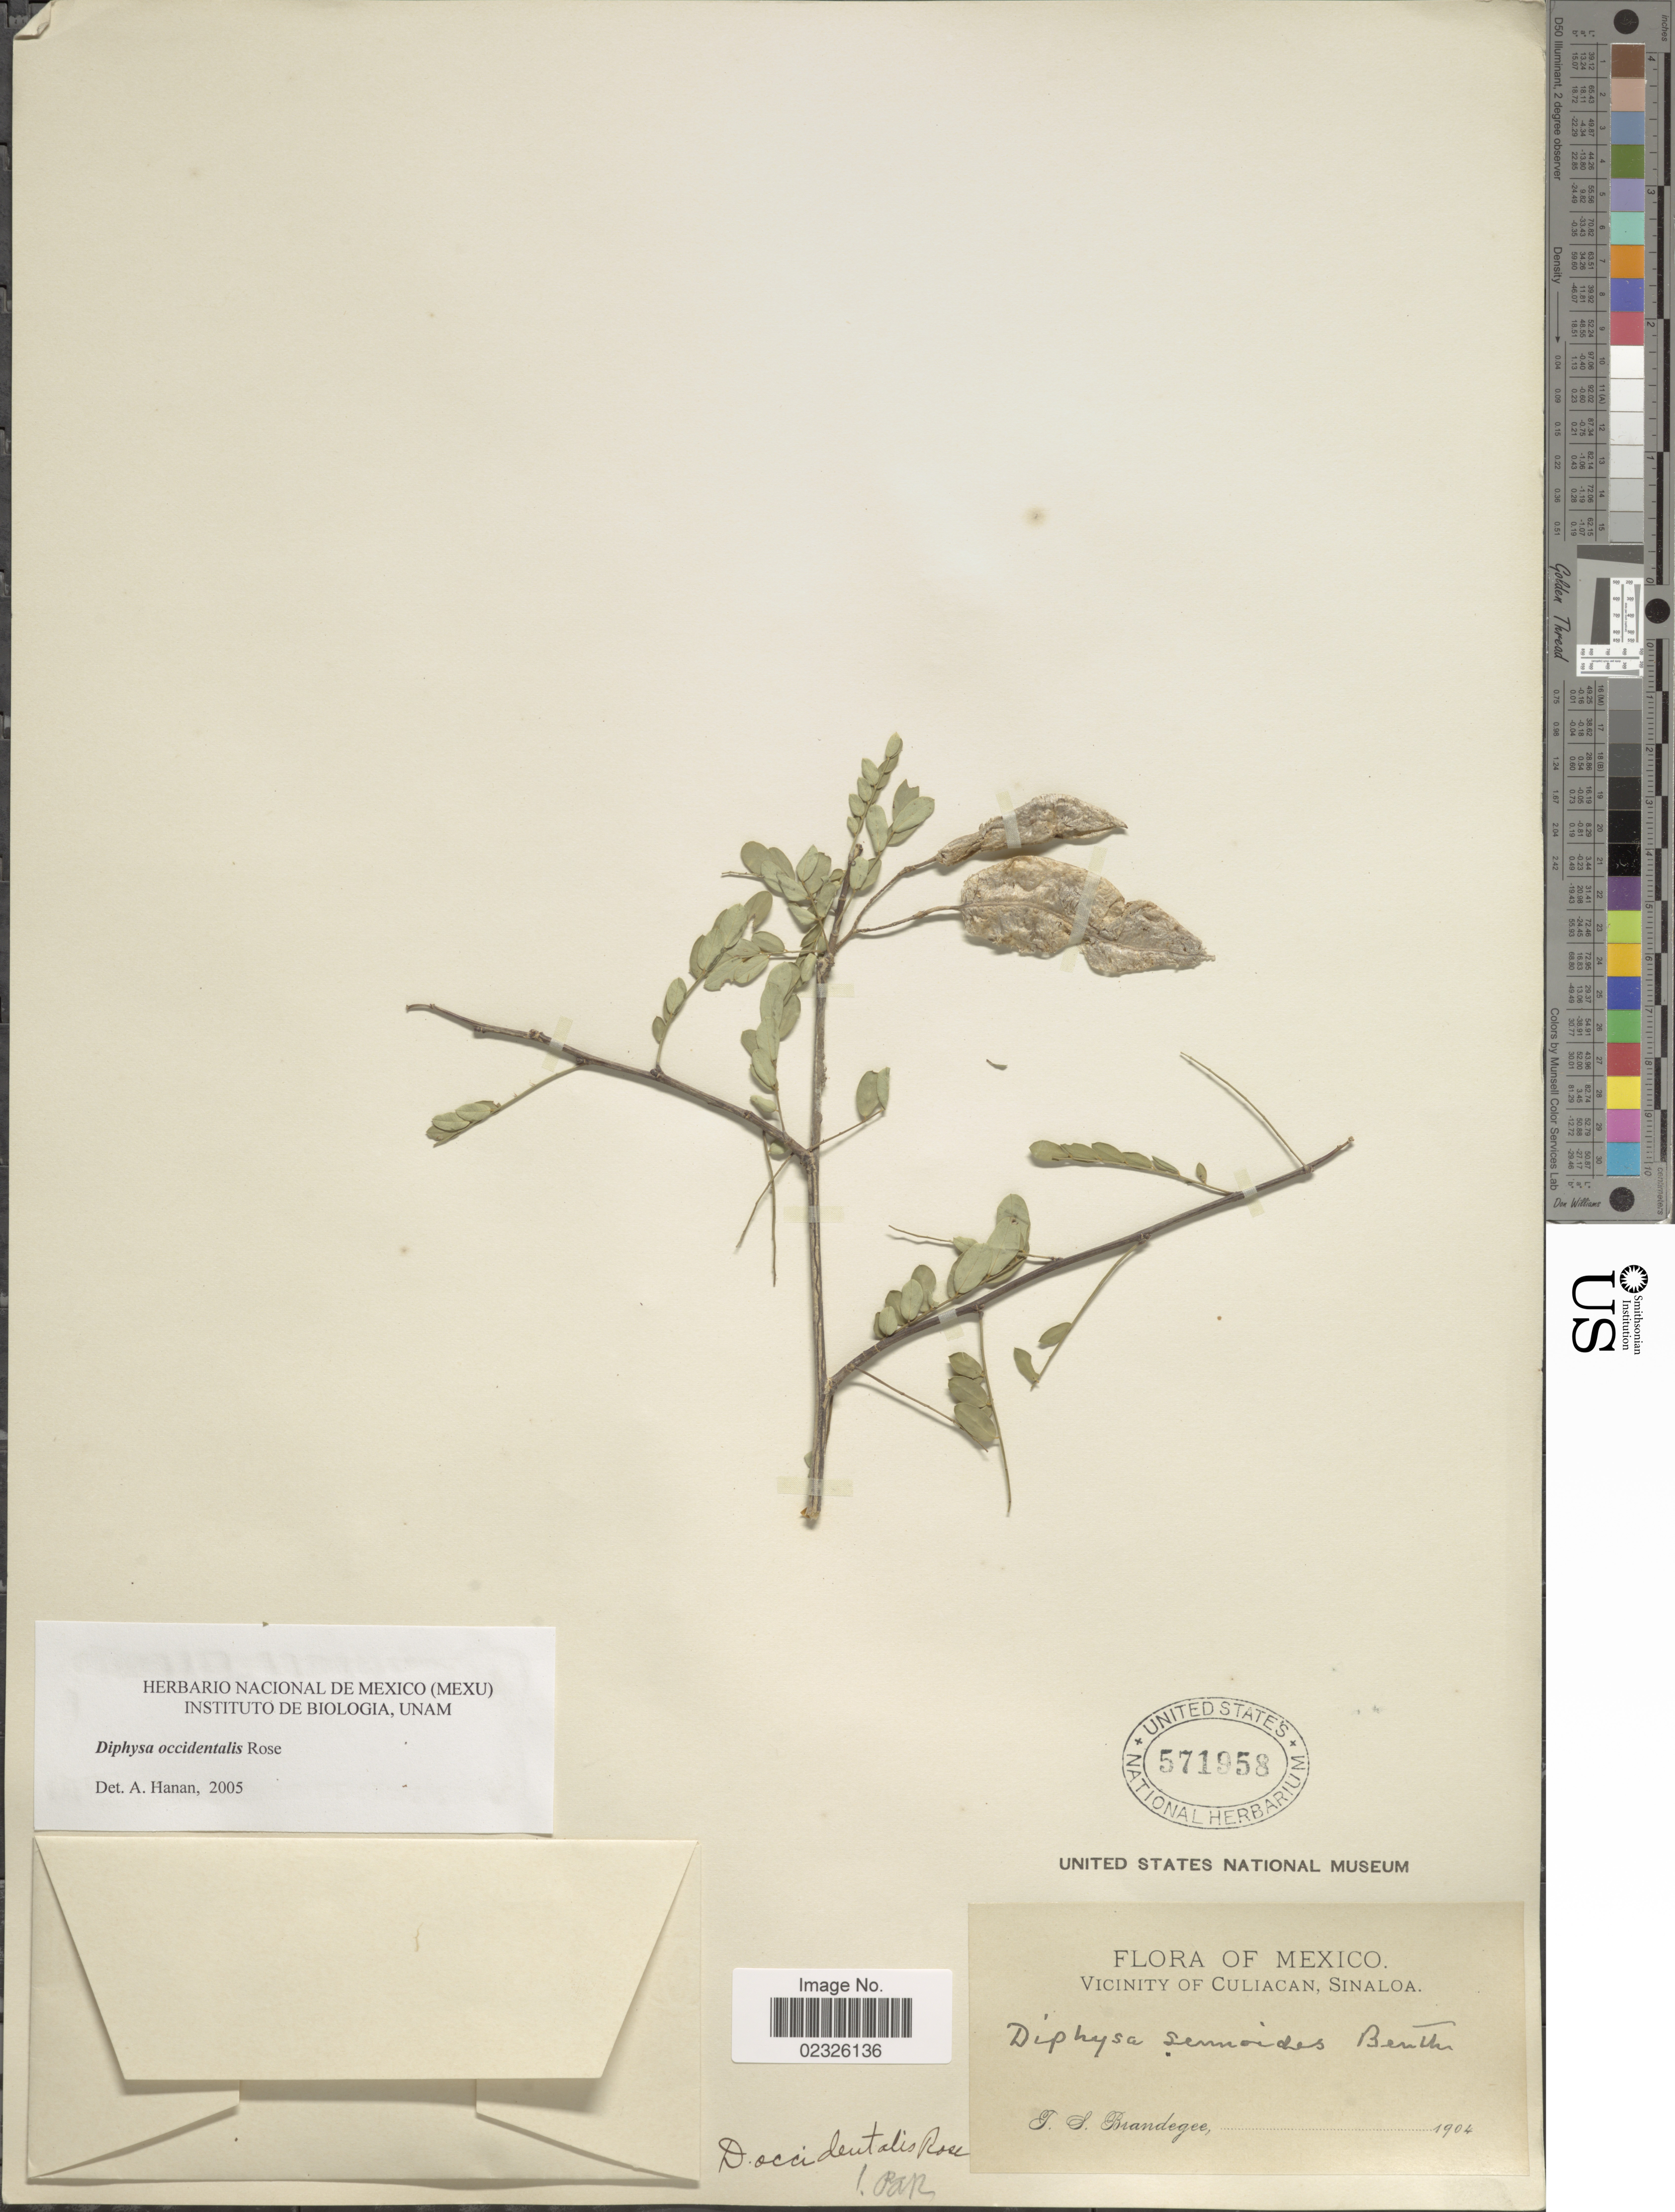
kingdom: Plantae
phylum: Tracheophyta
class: Magnoliopsida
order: Fabales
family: Fabaceae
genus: Diphysa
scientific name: Diphysa occidentalis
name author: Rose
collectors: T. S. Brandegee (herbarium)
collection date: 1904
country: Mexico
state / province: Sinaloa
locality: Vicinity of Culiacan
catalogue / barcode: US 571958